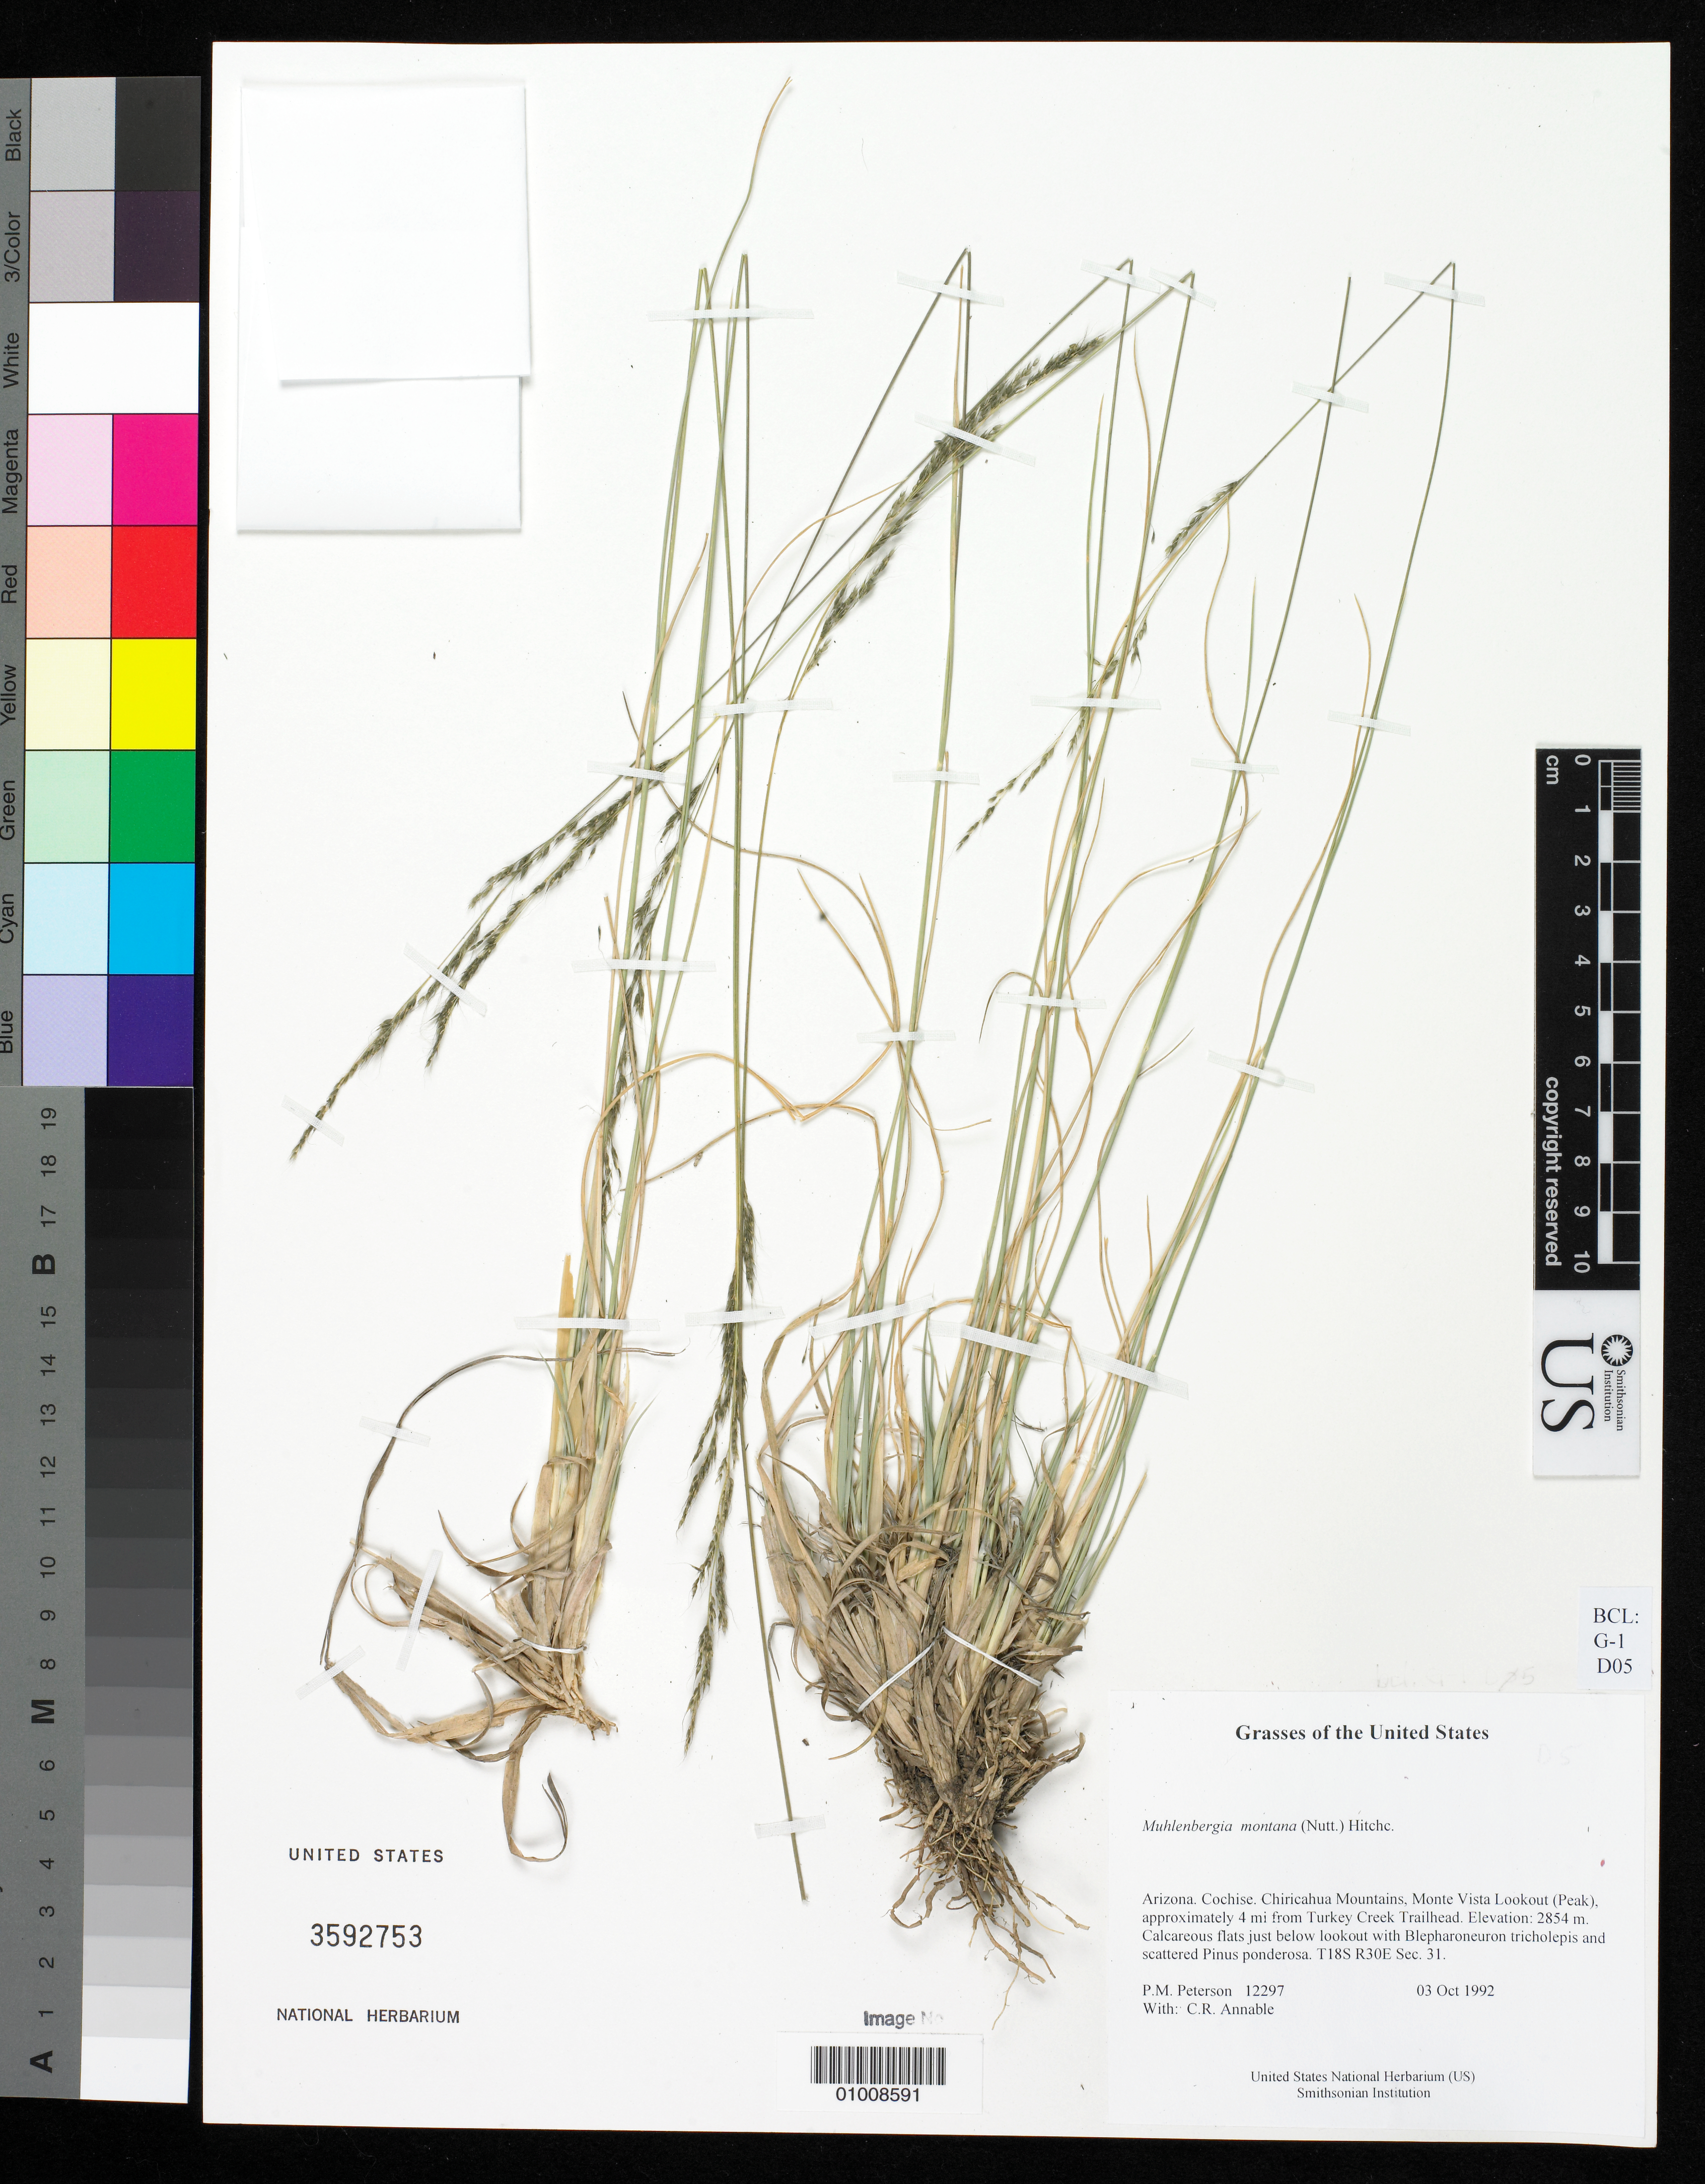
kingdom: Plantae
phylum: Tracheophyta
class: Liliopsida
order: Poales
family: Poaceae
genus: Muhlenbergia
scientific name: Muhlenbergia montana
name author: (Nutt.) Hitchc.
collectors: P. M. Peterson & C. R. Annable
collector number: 12297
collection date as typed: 03 Oct 1992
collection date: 1992-10-03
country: United States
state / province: Arizona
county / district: Cochise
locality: Chiricahua Mountains, Monte Vista Lookout (Peak), approximately 4 mi from Turkey Creek Trailhead.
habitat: Calcareous flats just below lookout with Blepharoneuron tricholepis and scattered Pinus ponderosa.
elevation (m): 2854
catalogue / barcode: US 3592753